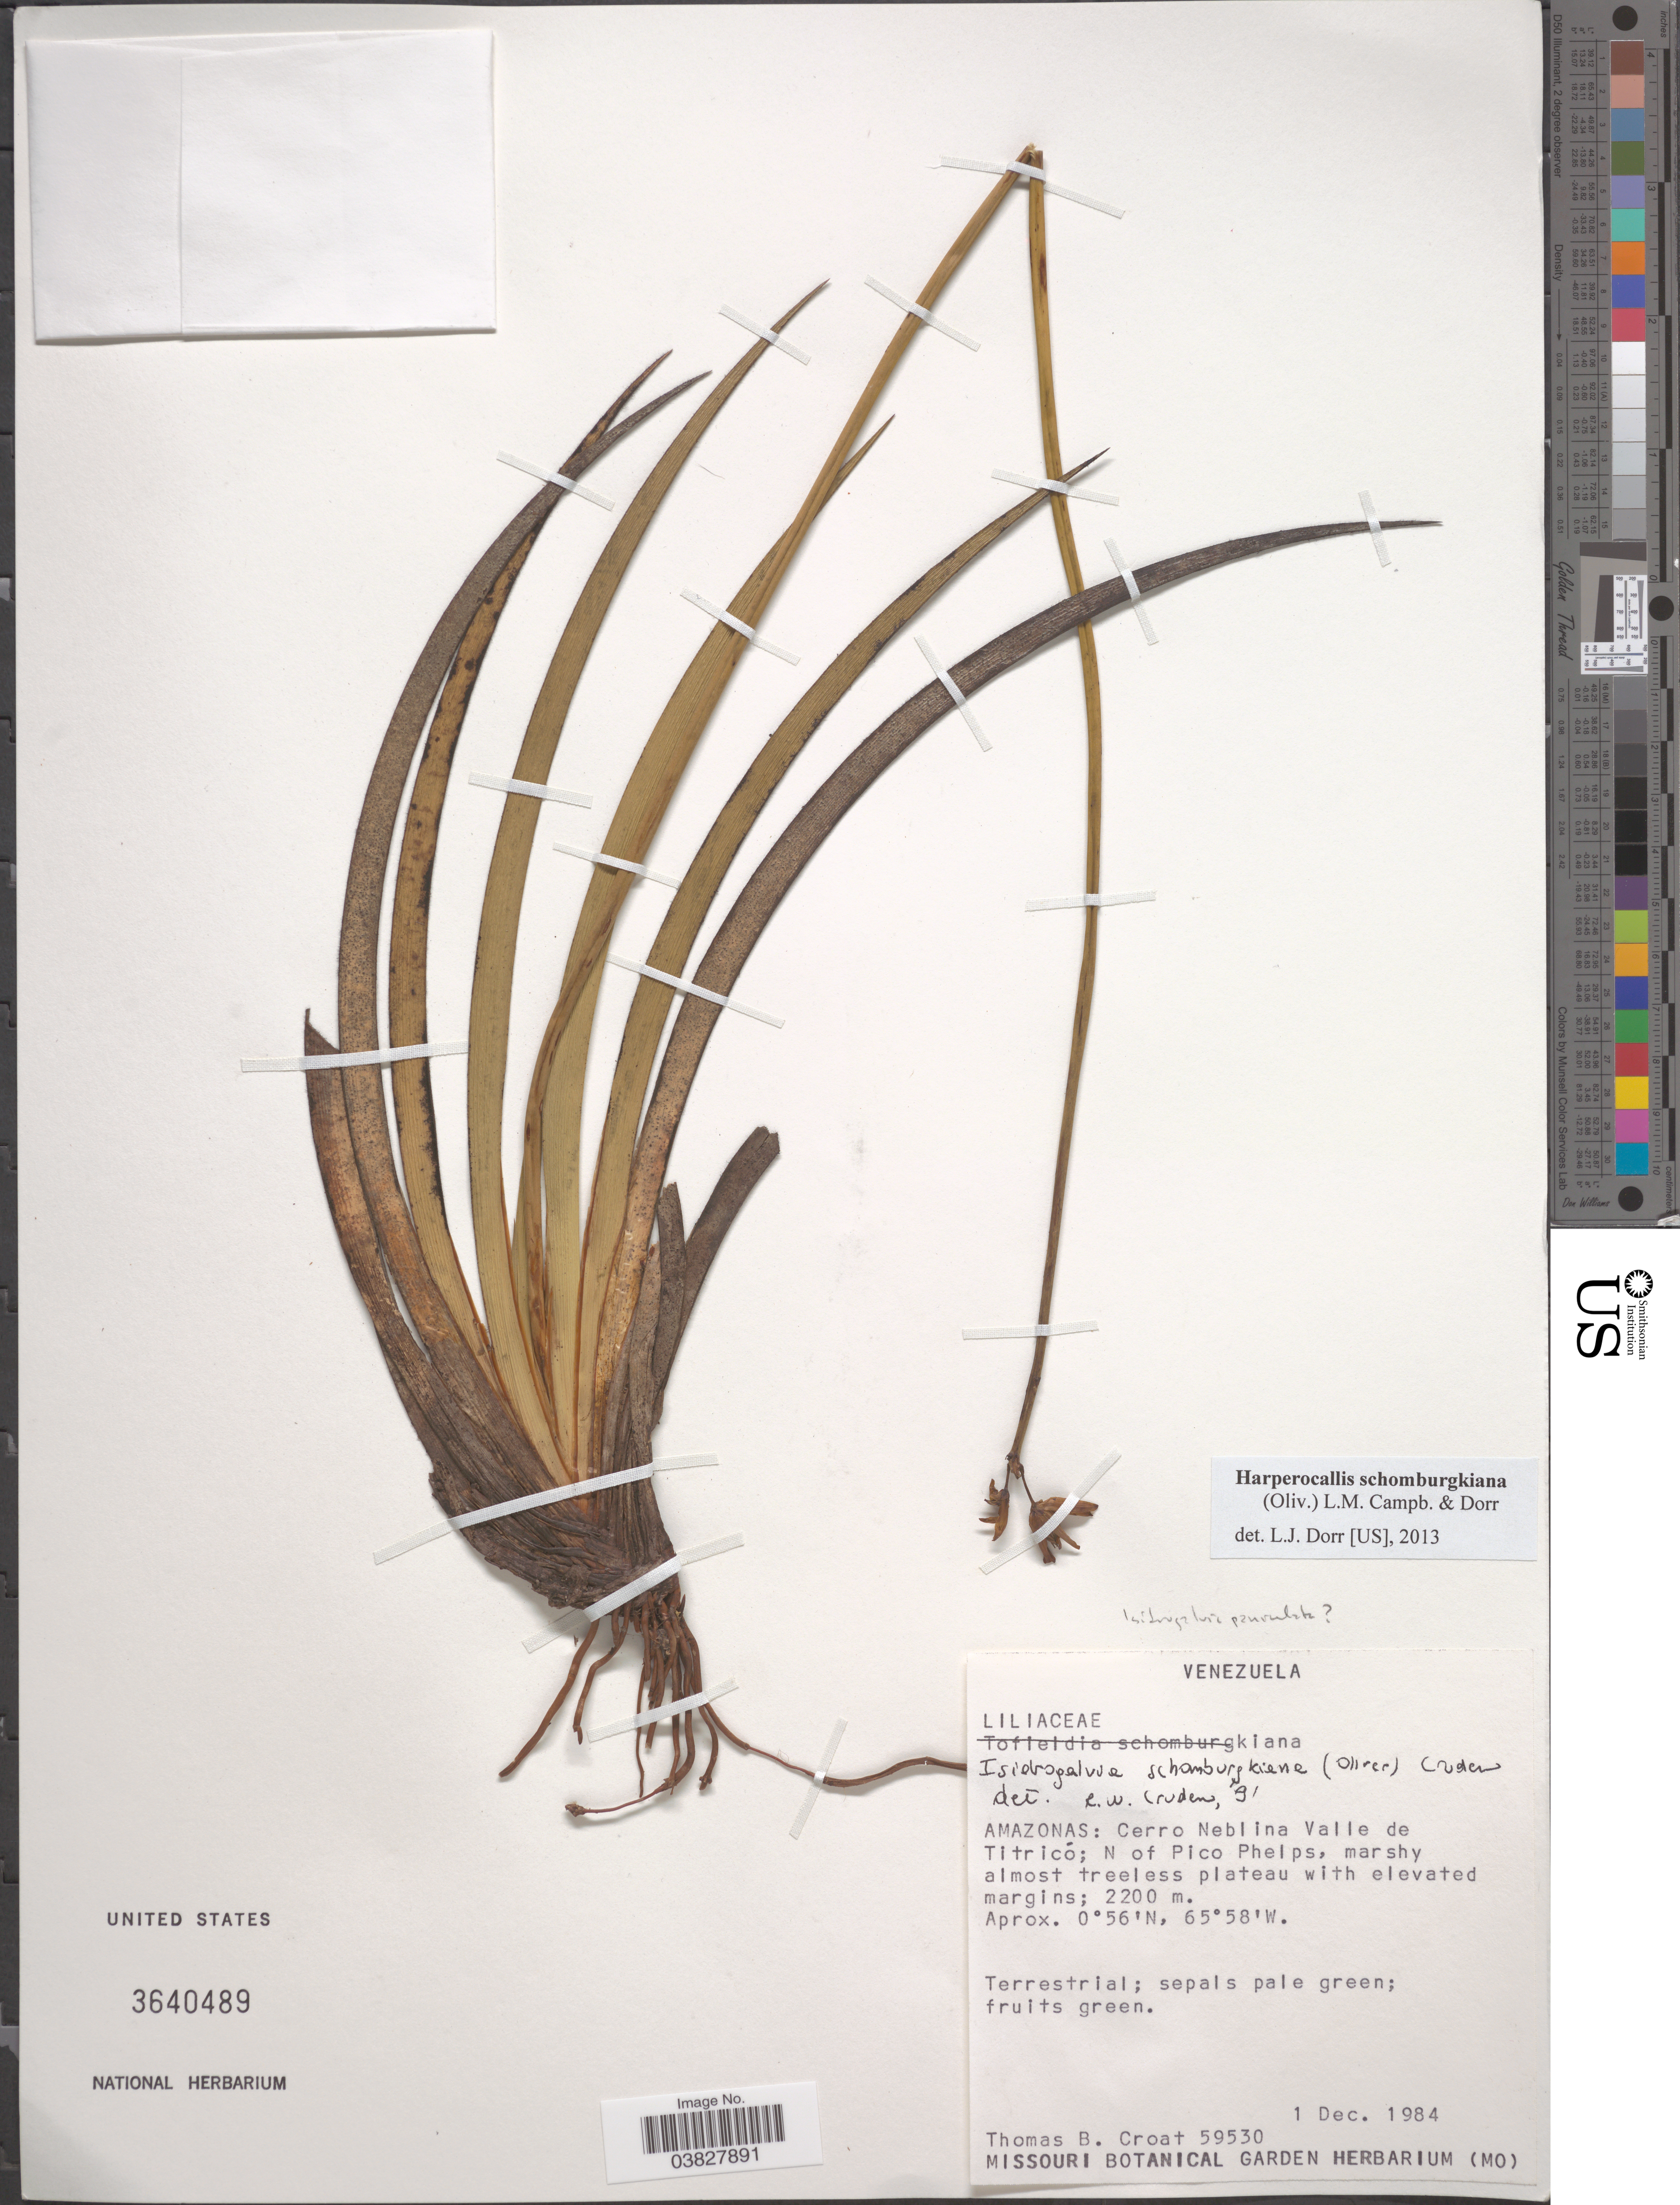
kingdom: Plantae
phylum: Tracheophyta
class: Liliopsida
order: Alismatales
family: Tofieldiaceae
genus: Harperocallis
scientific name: Harperocallis schomburgkiana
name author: (Oliv.) L.M. Campb. & Dorr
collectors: T. B. Croat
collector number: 59530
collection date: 1984-12-01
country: Venezuela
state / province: Amazonas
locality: Cerro Neblina Valle de Titricó; N of Pico Phelps.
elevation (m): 2200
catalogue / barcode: US 3640489